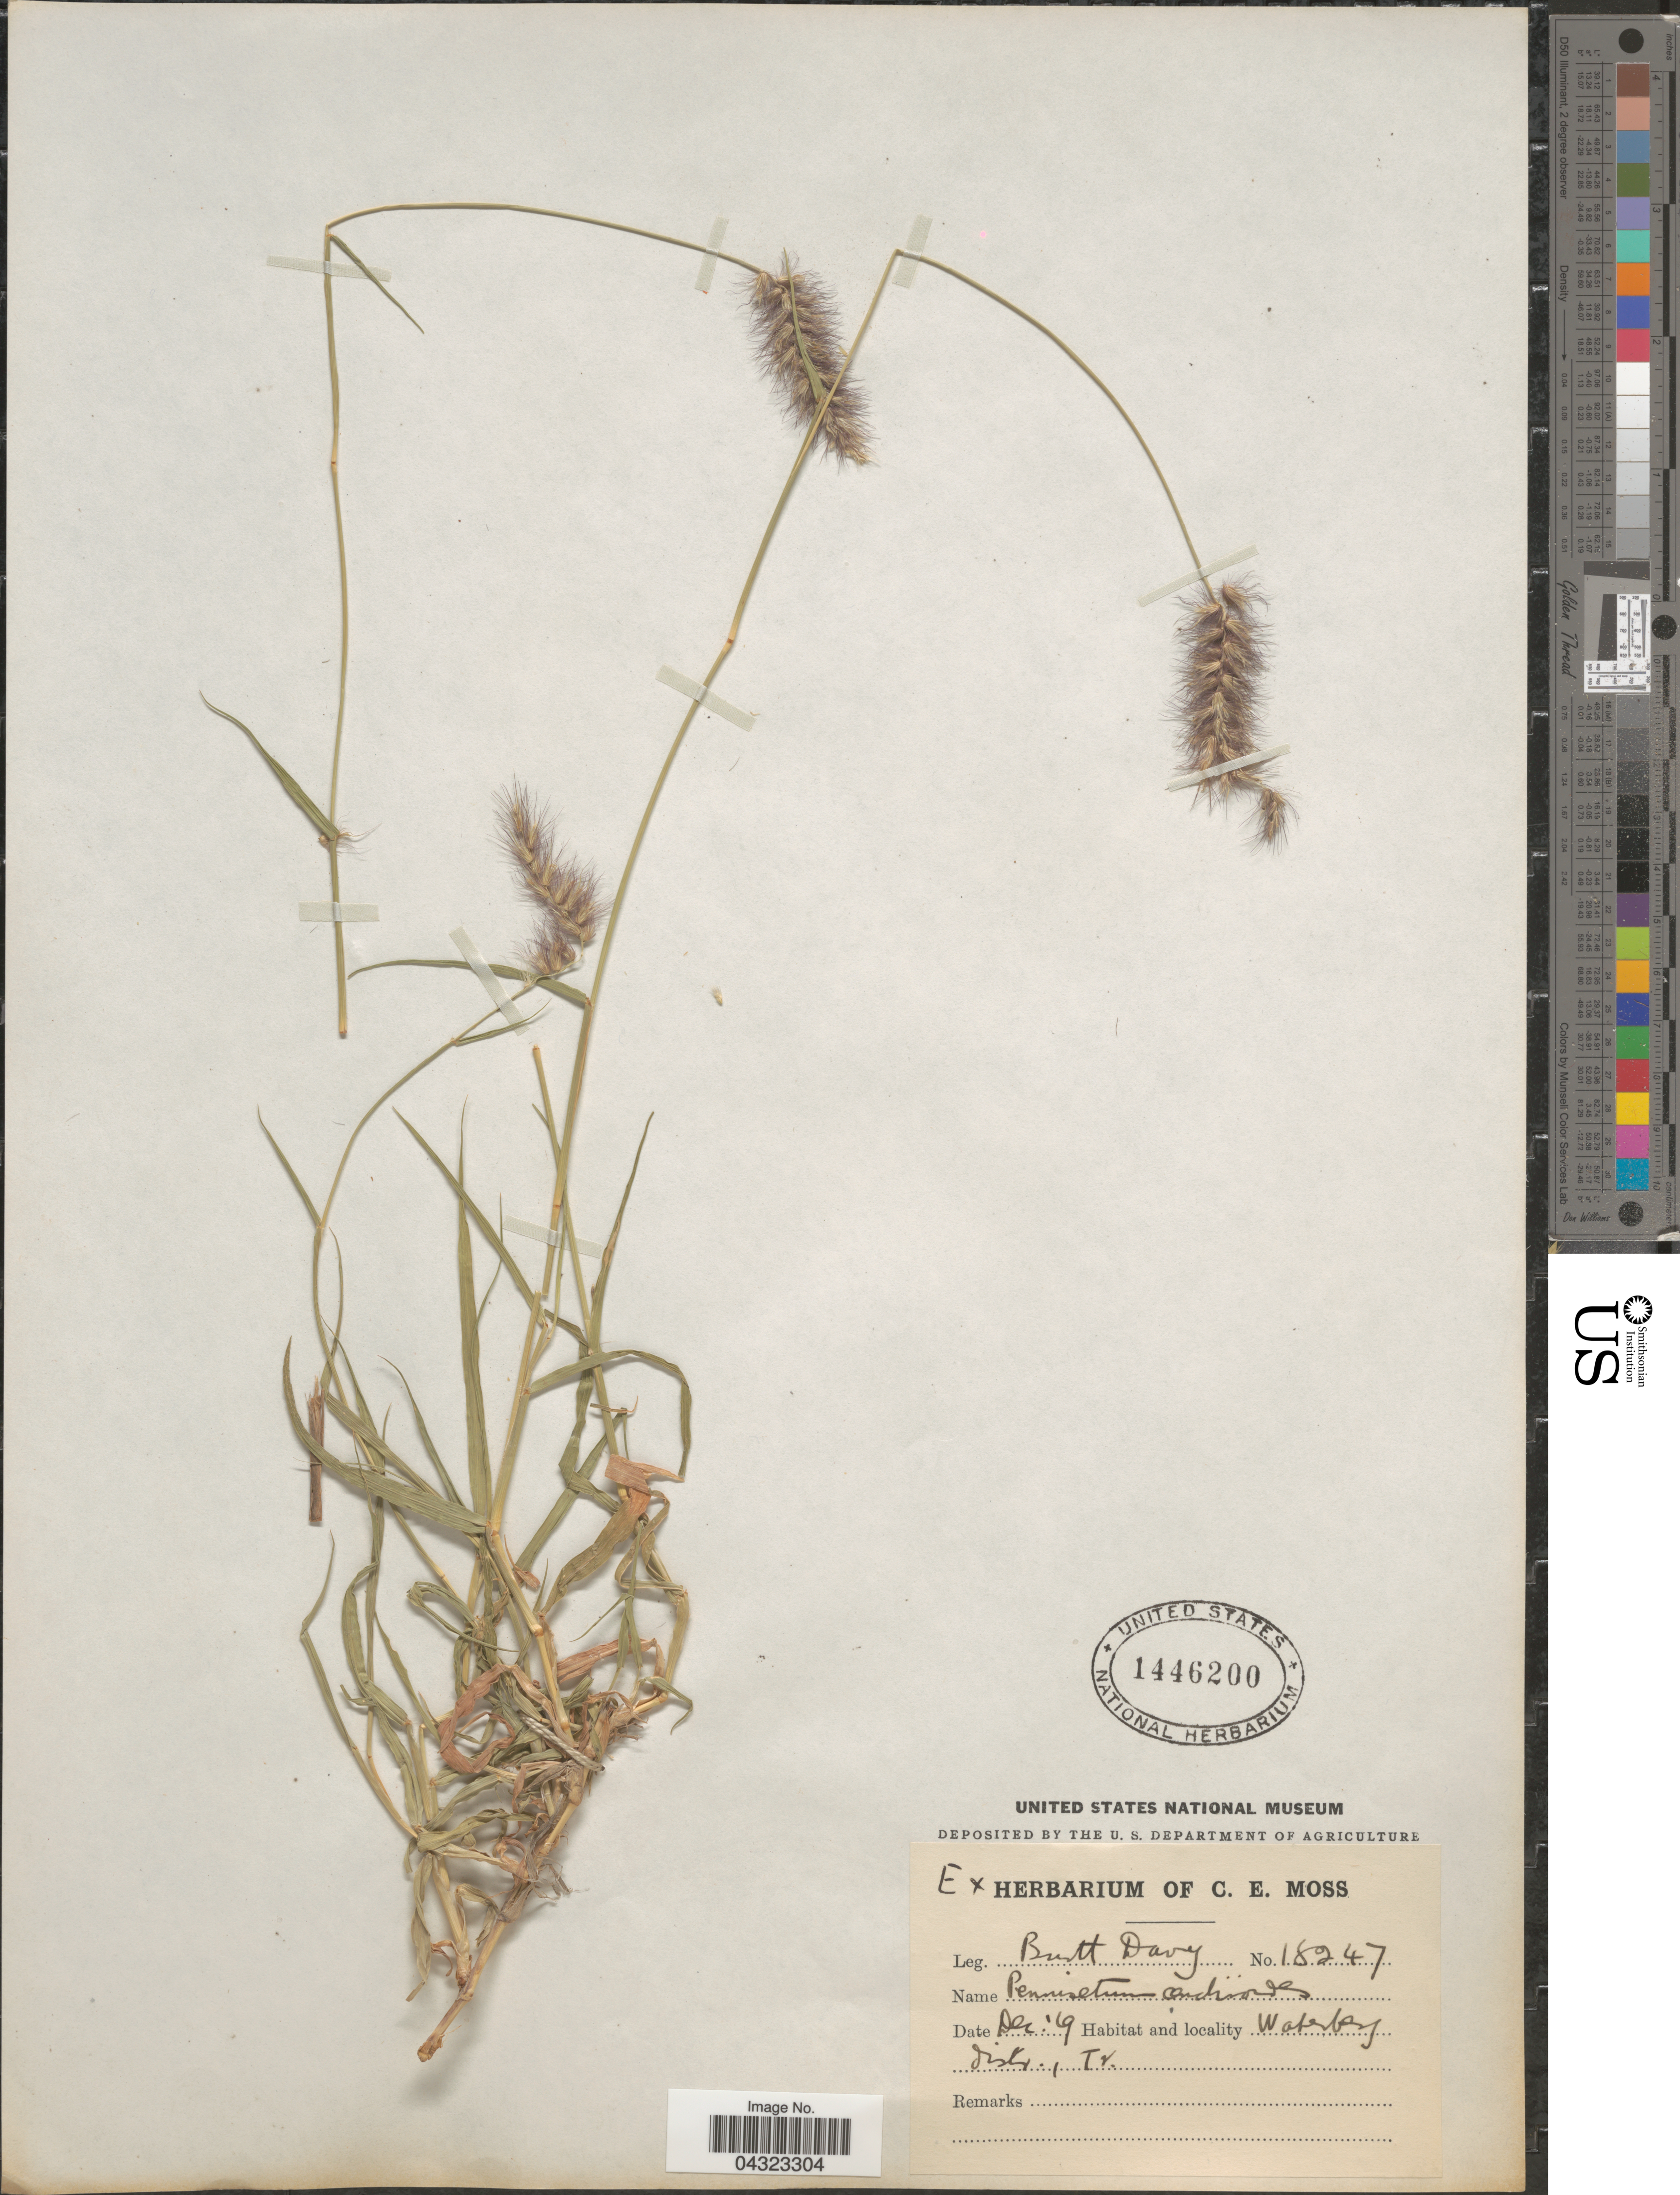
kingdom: Plantae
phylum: Tracheophyta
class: Liliopsida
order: Poales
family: Poaceae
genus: Cenchrus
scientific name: Cenchrus ciliaris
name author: L.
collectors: J. Burtt Davy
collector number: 18247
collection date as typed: Transcribed d/m/y: /12/19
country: South Africa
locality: Waterberg dist., Tv.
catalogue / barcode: US 1446200